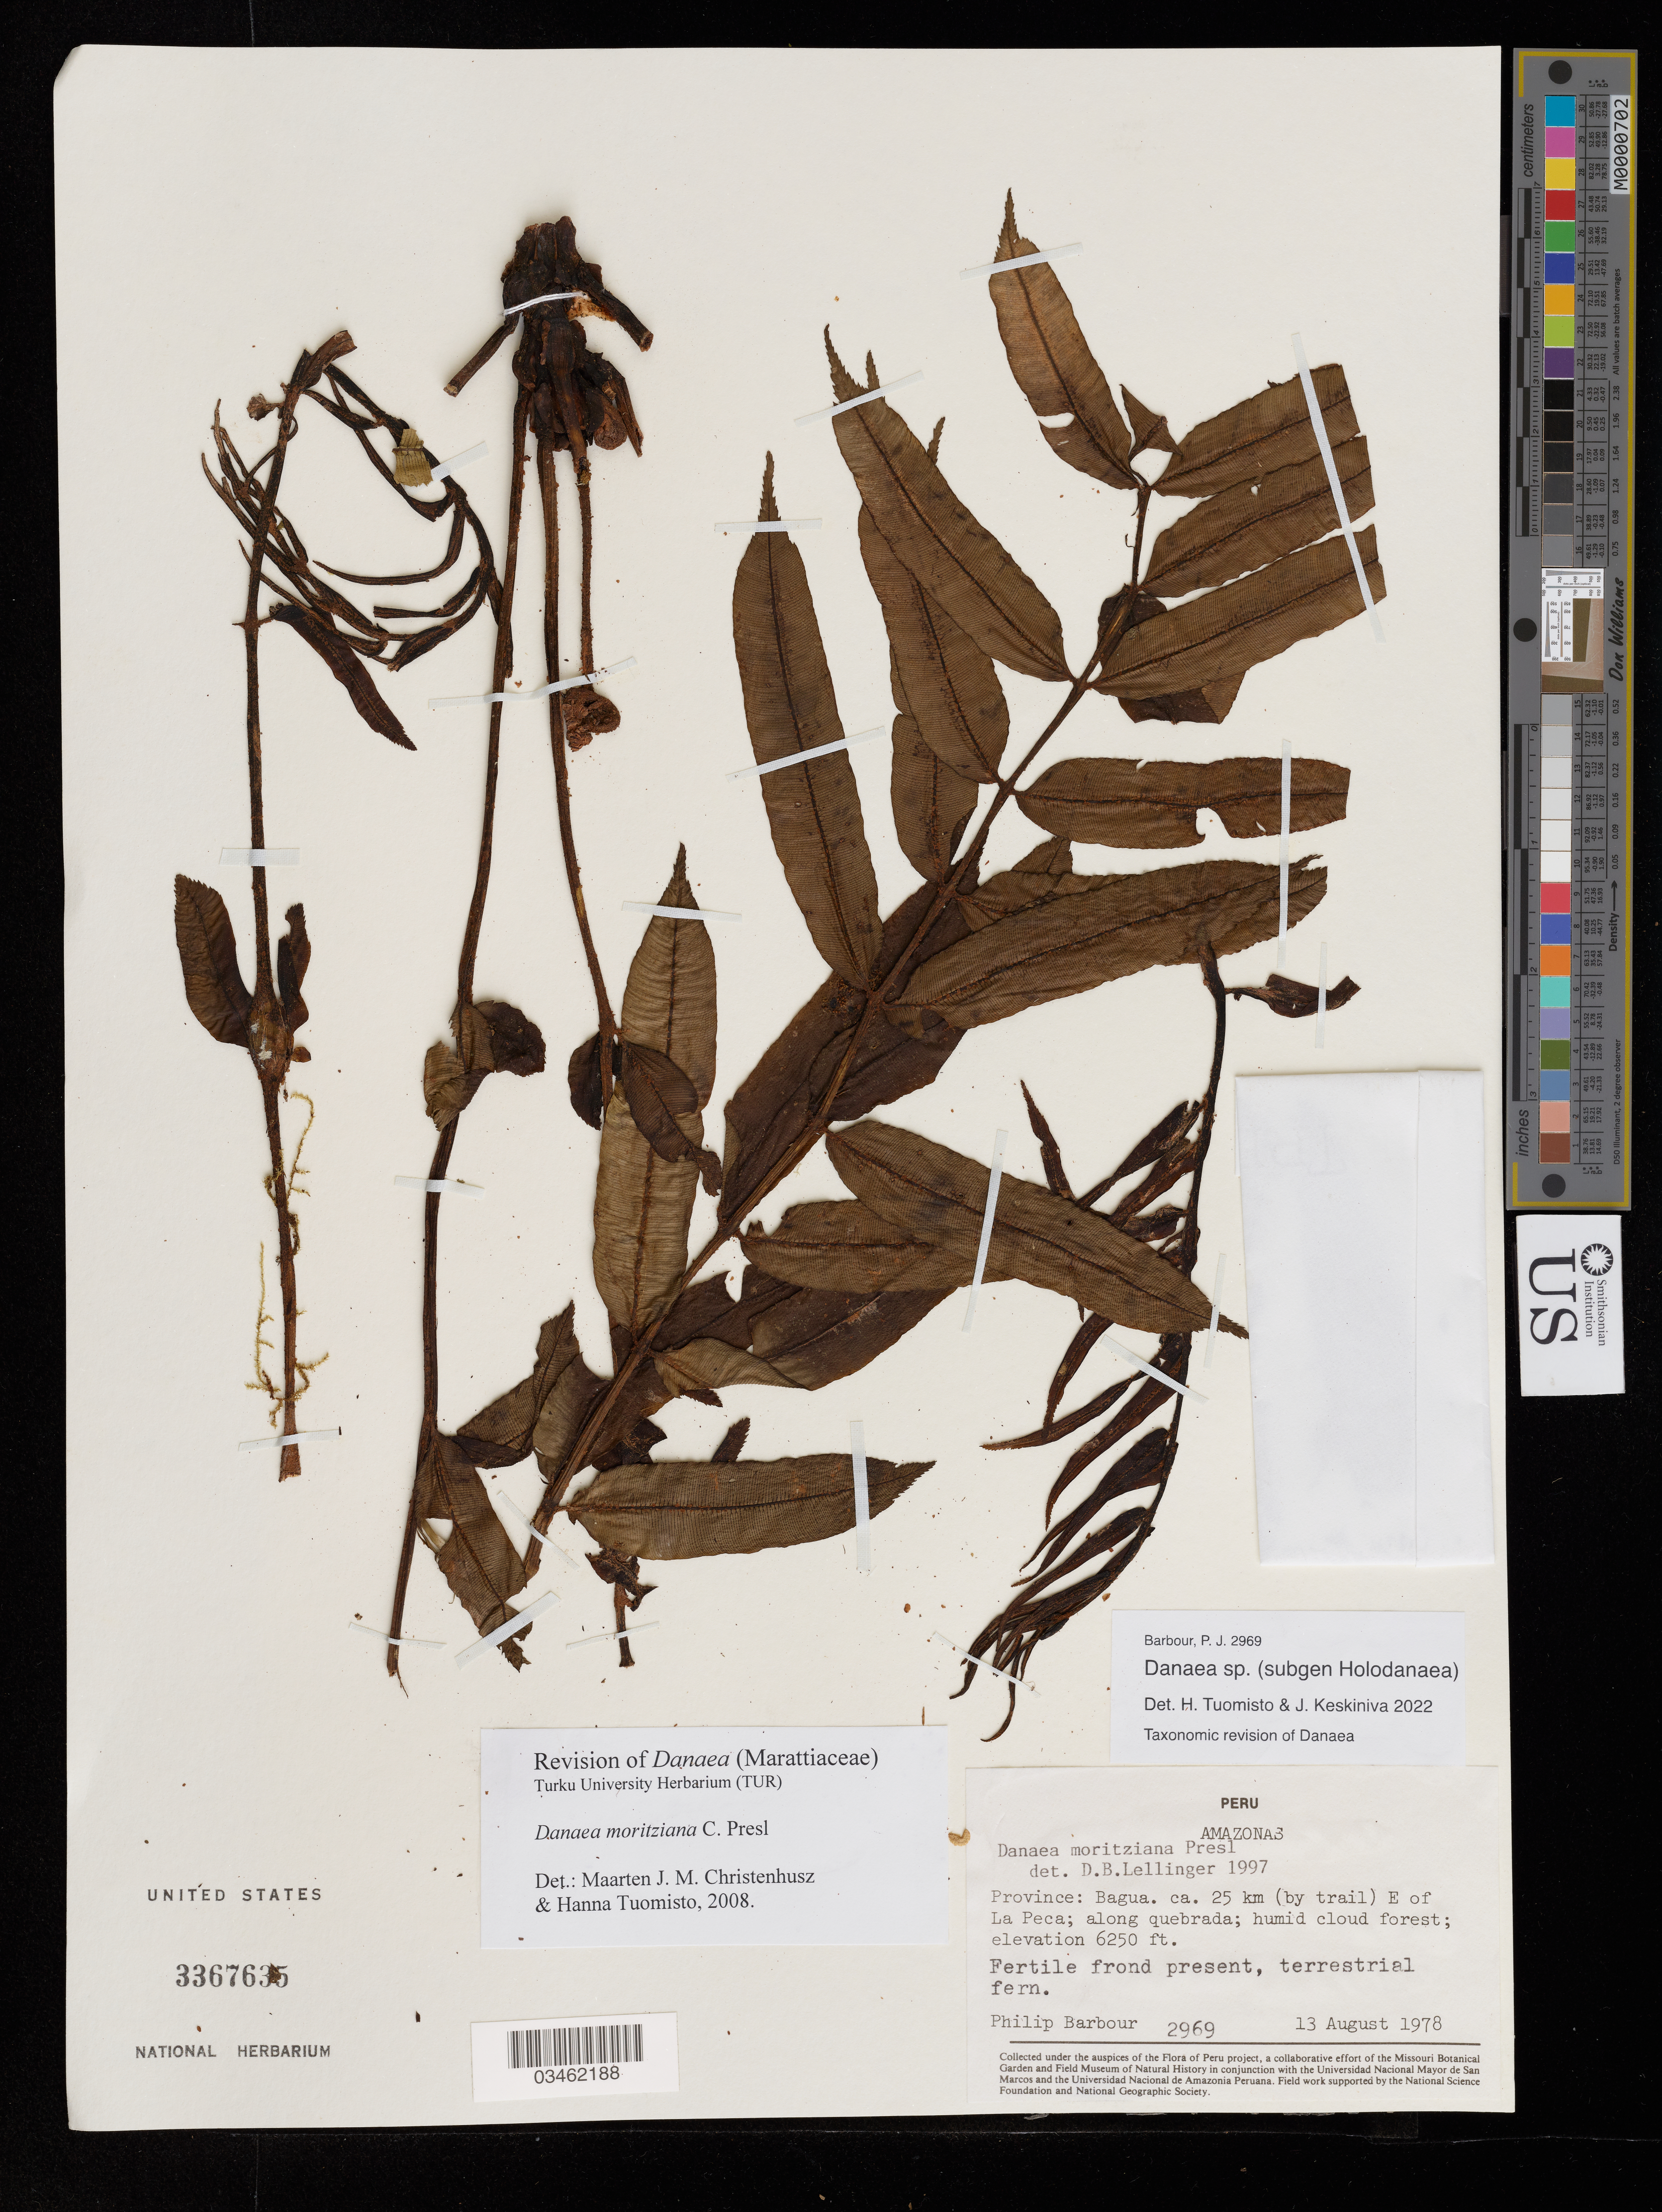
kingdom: Plantae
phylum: Tracheophyta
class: Polypodiopsida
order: Marattiales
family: Marattiaceae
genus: Danaea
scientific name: Danaea sp.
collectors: P. Barbour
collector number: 2969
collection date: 1978-08-13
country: Peru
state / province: Amazonas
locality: Province: Bagua. ca. 25 km (by trail) E of La Peca; along quebrada.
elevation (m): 1905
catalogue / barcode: US 3367635